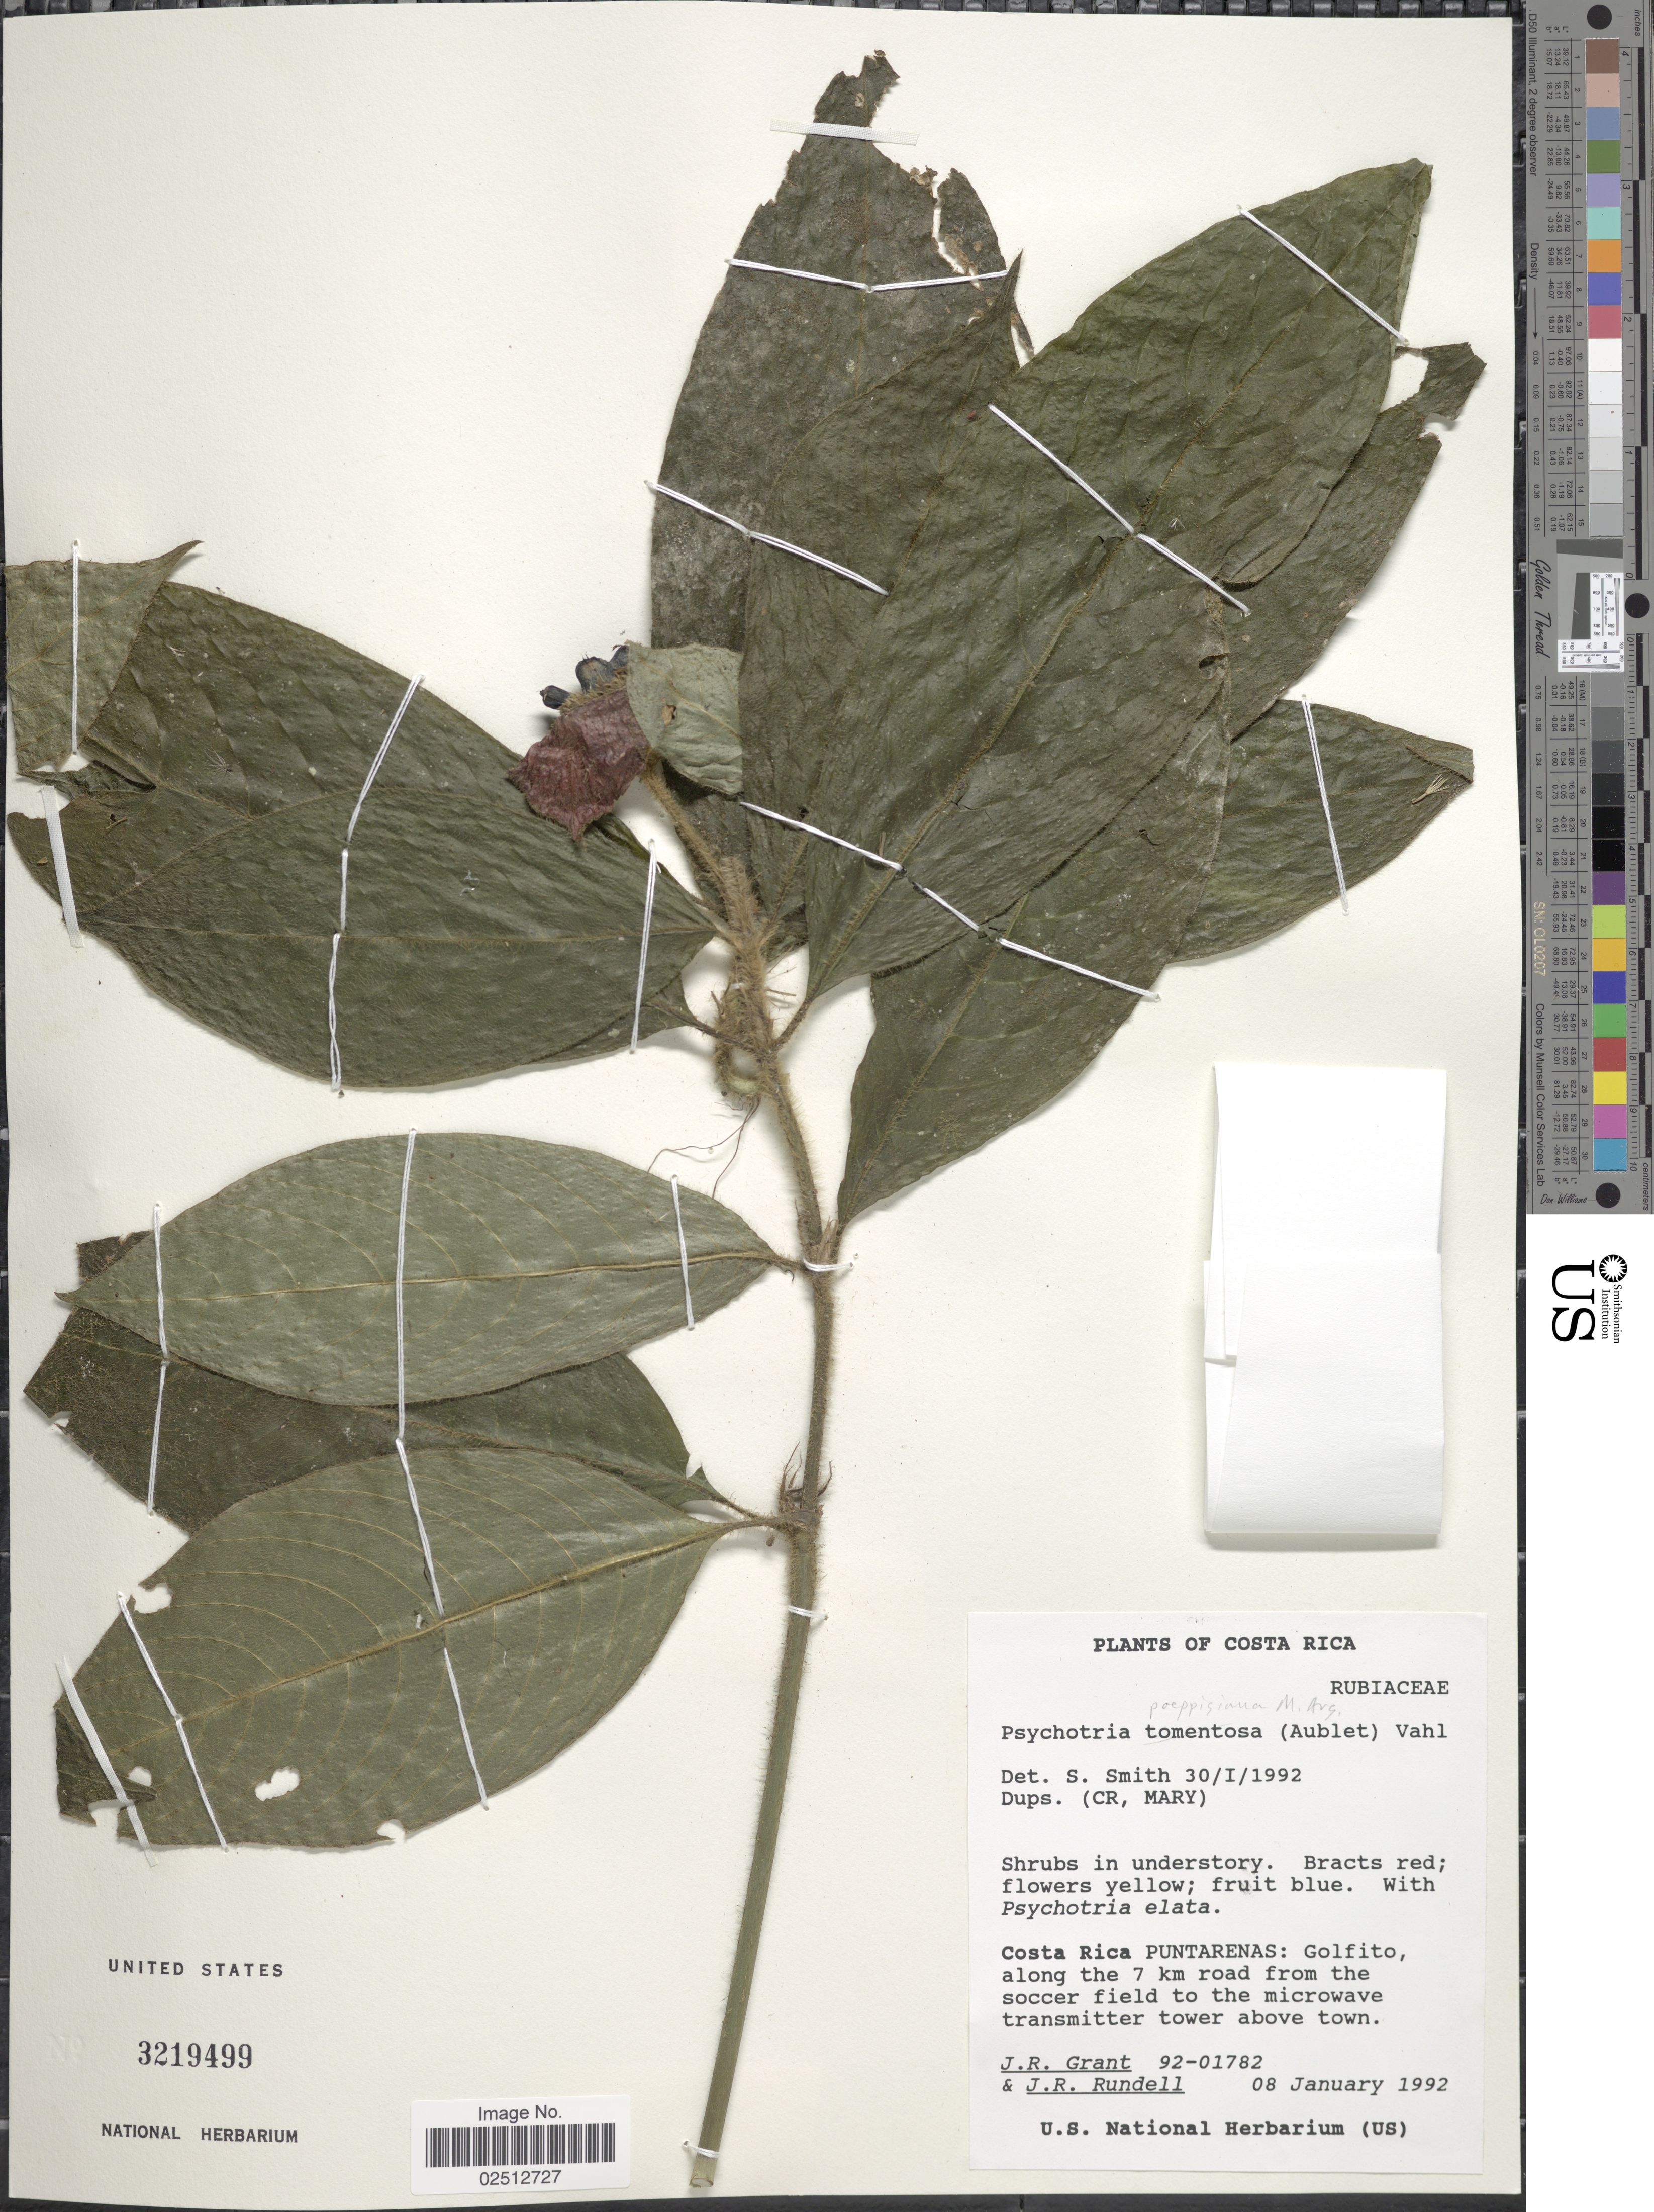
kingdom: Plantae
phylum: Tracheophyta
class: Magnoliopsida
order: Gentianales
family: Rubiaceae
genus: Psychotria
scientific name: Psychotria poeppigiana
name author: Müll. Arg.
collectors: J. Grant & J. R. Rundell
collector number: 9201782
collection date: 1992-01-08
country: Costa Rica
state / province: Puntarenas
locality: Golfito, along the 7 km road from the soccer field to the microwave transmitter tower above town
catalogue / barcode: US 3219499